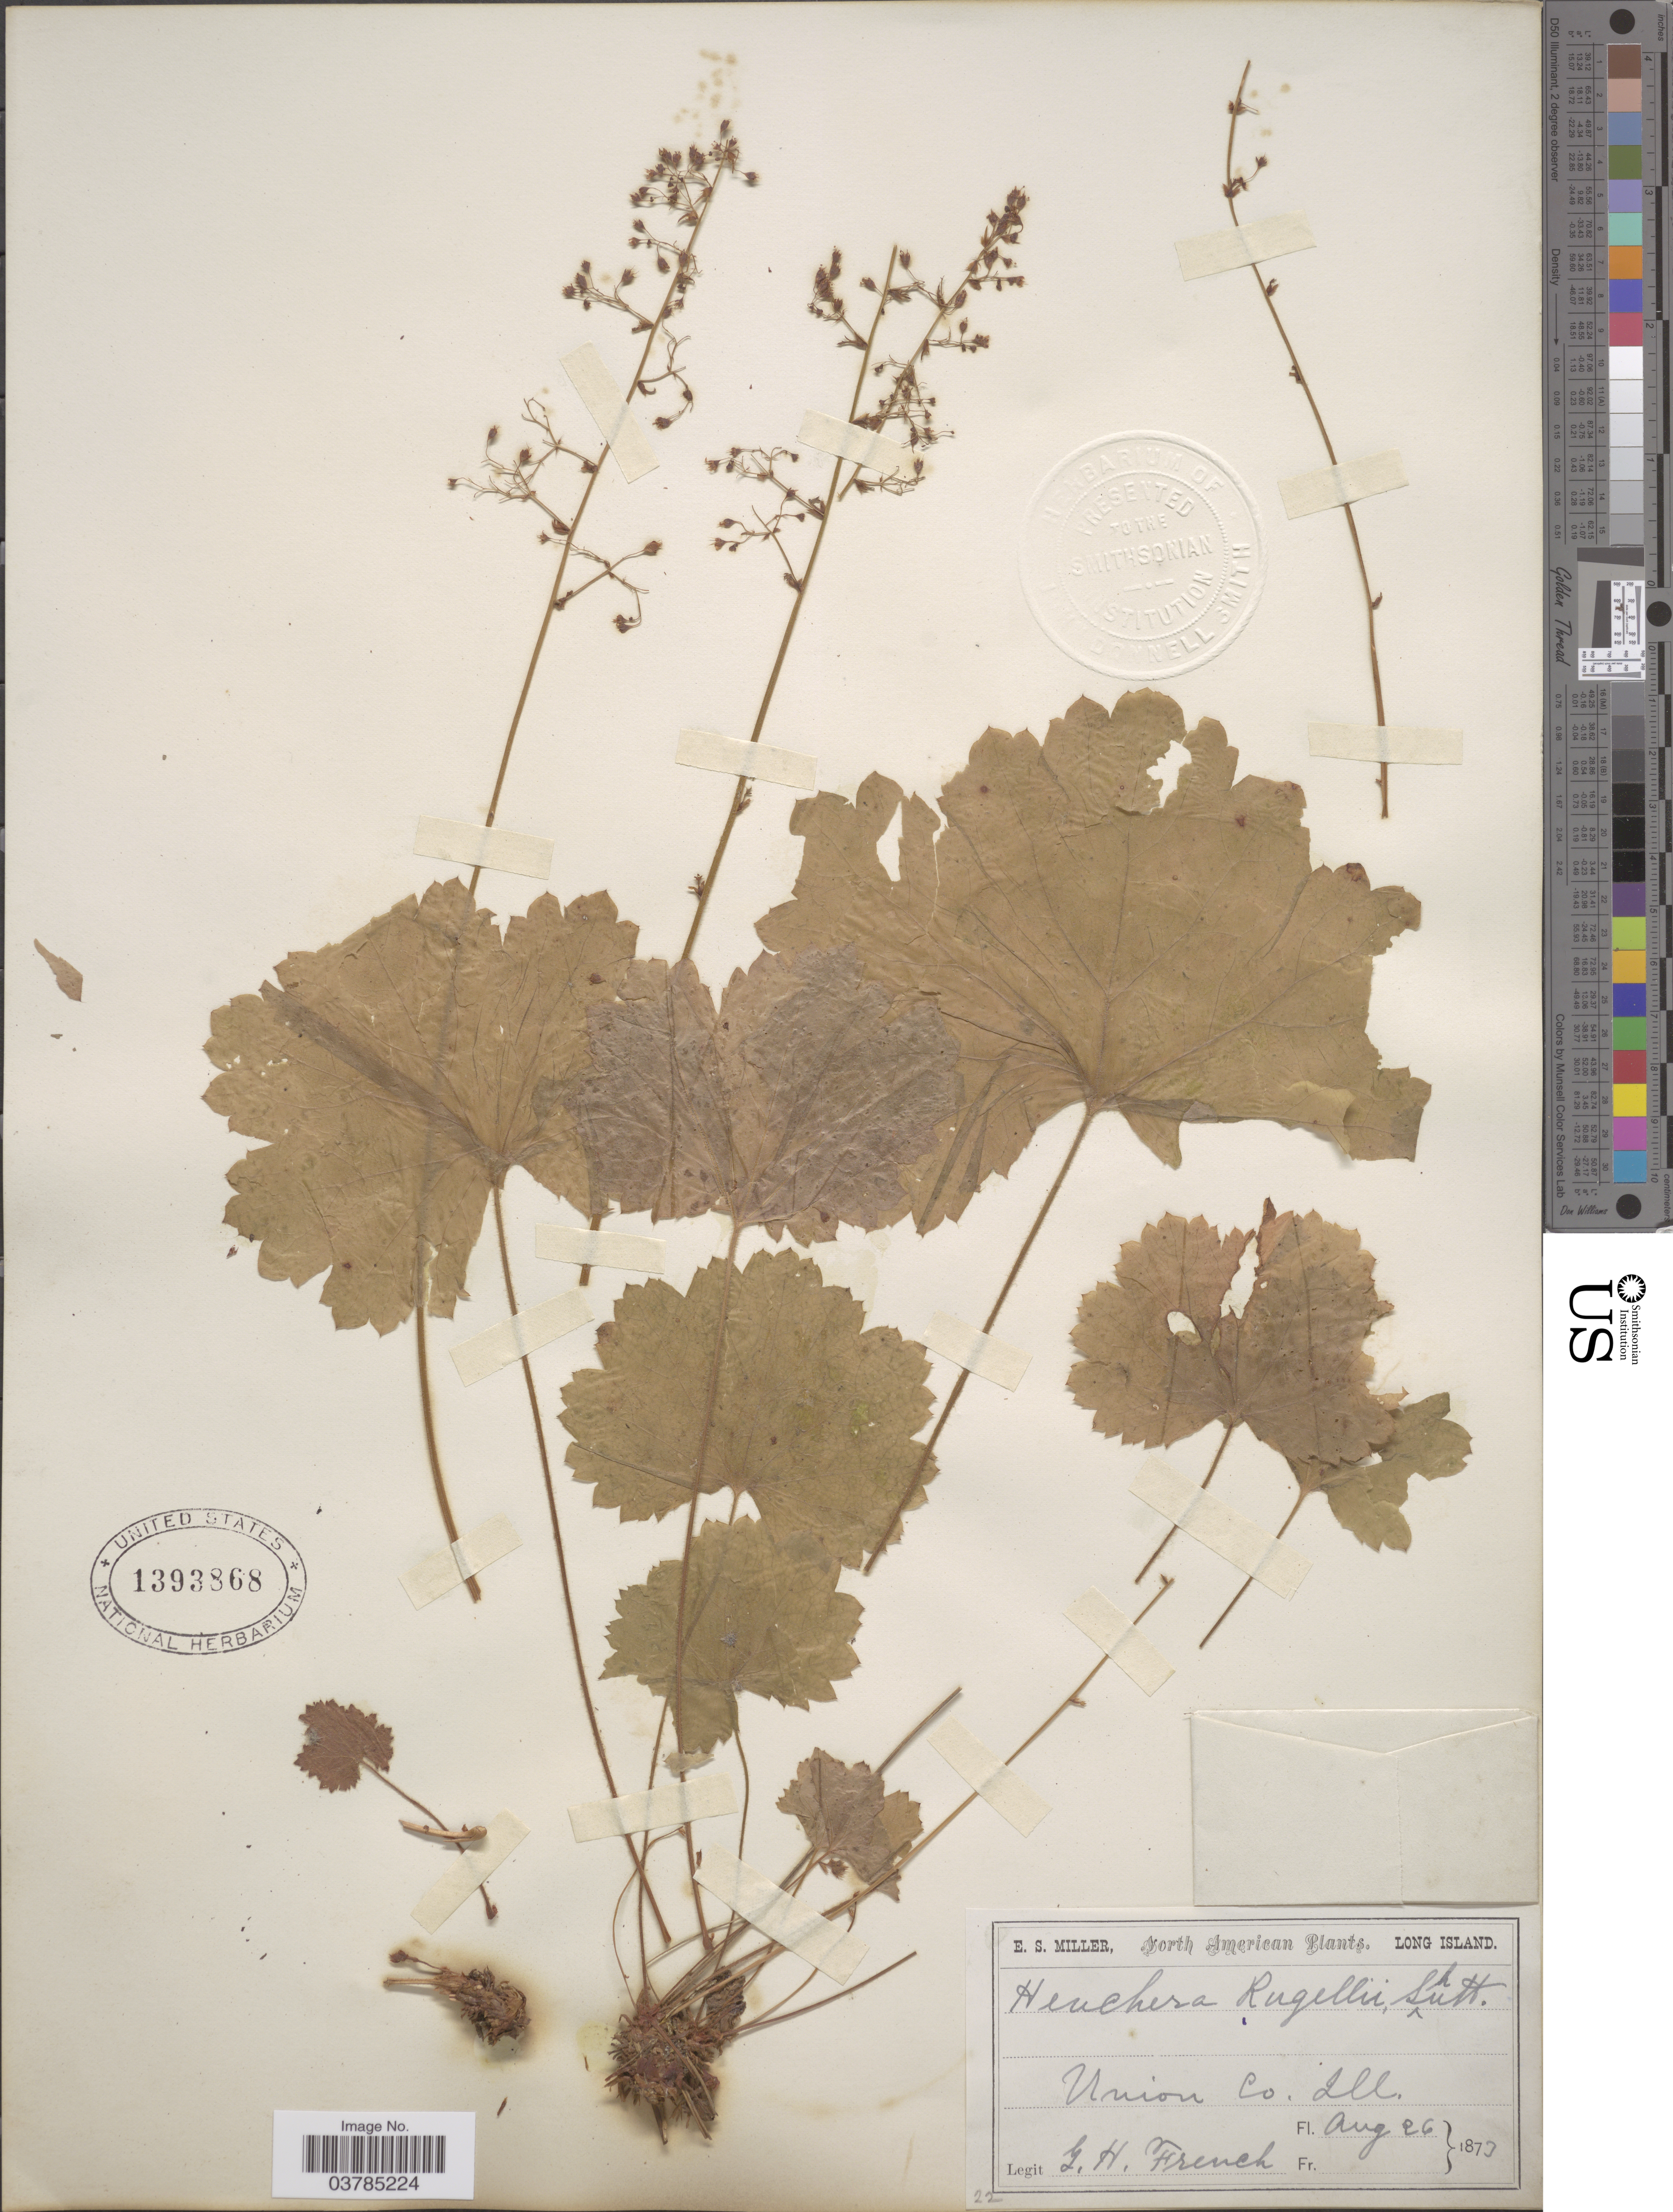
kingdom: Plantae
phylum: Tracheophyta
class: Magnoliopsida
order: Saxifragales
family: Saxifragaceae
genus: Heuchera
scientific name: Heuchera rugelii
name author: Shuttlew. ex Kunze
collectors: G. H. French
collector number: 22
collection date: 1873-08-26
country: United States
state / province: Illinois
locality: Union Co.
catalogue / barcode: US 1393868